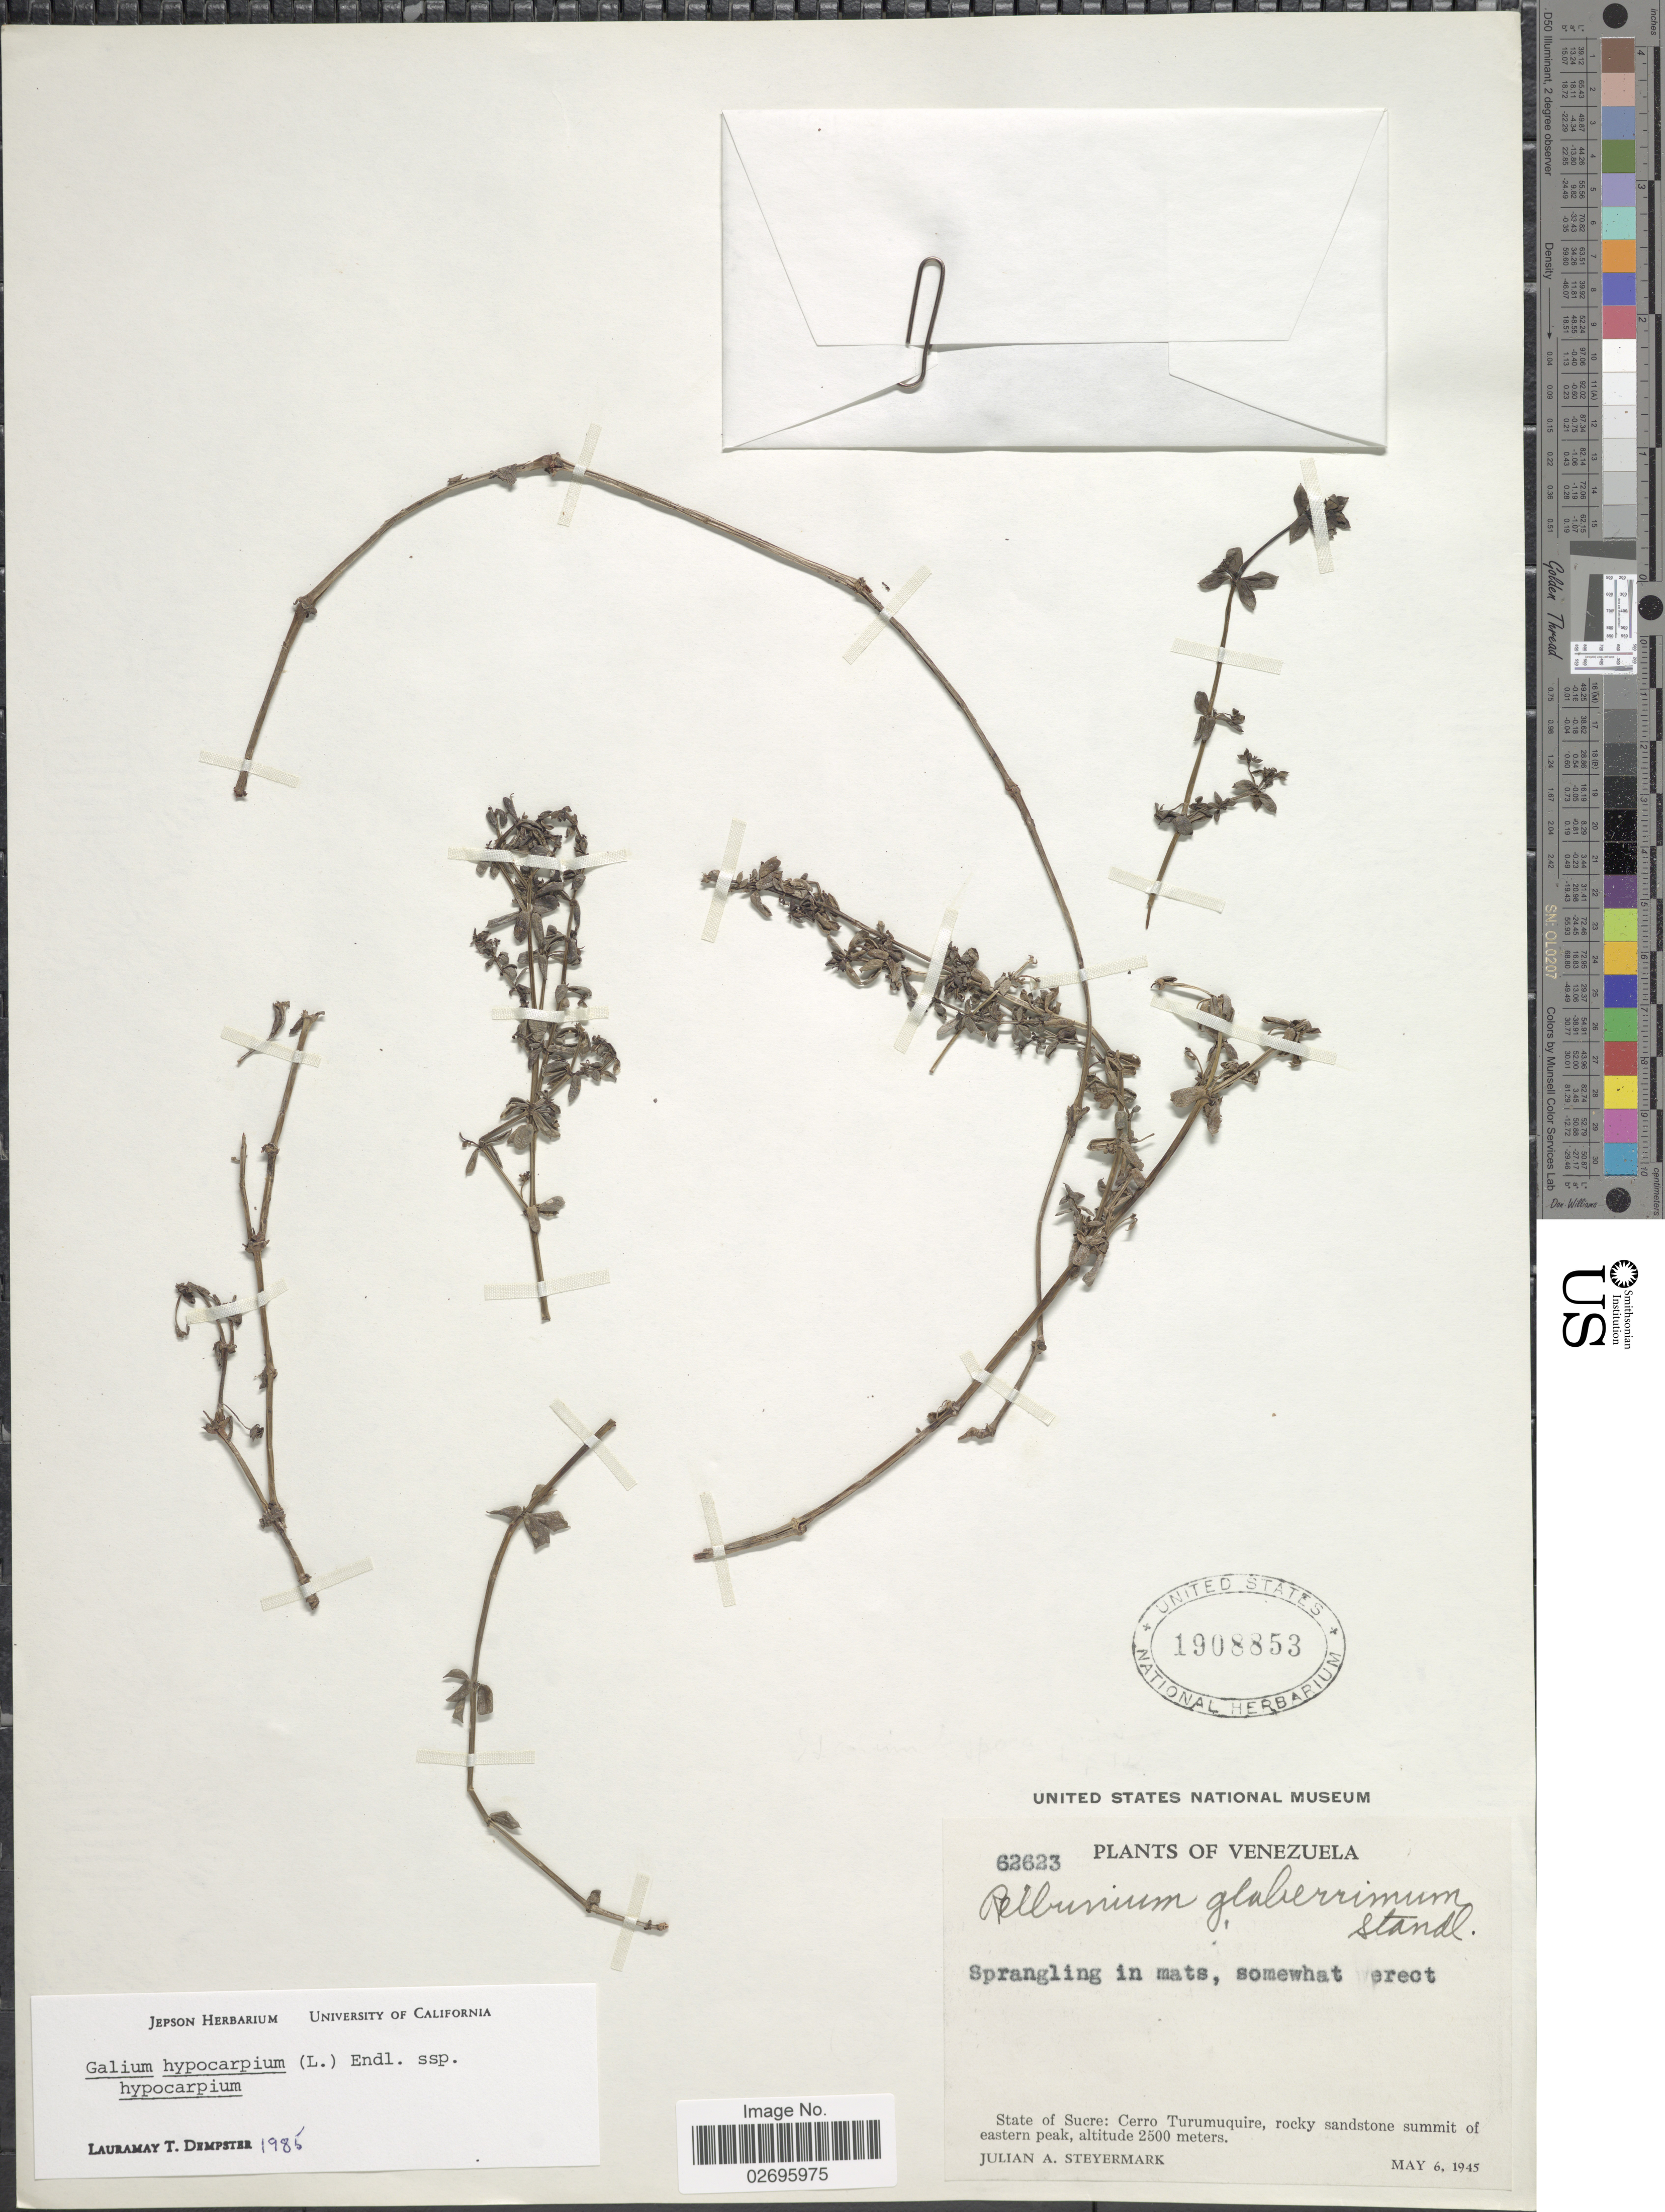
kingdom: Plantae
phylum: Tracheophyta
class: Magnoliopsida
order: Gentianales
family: Rubiaceae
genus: Galium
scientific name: Galium hypocarpium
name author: (L.) Endl. ex Griseb.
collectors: J. Steyermark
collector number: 62623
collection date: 1945-05-06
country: Venezuela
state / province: Sucre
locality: Cerro Turumuquire, rocky sandstone summit of eastern peak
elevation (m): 2500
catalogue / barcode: US 1908853